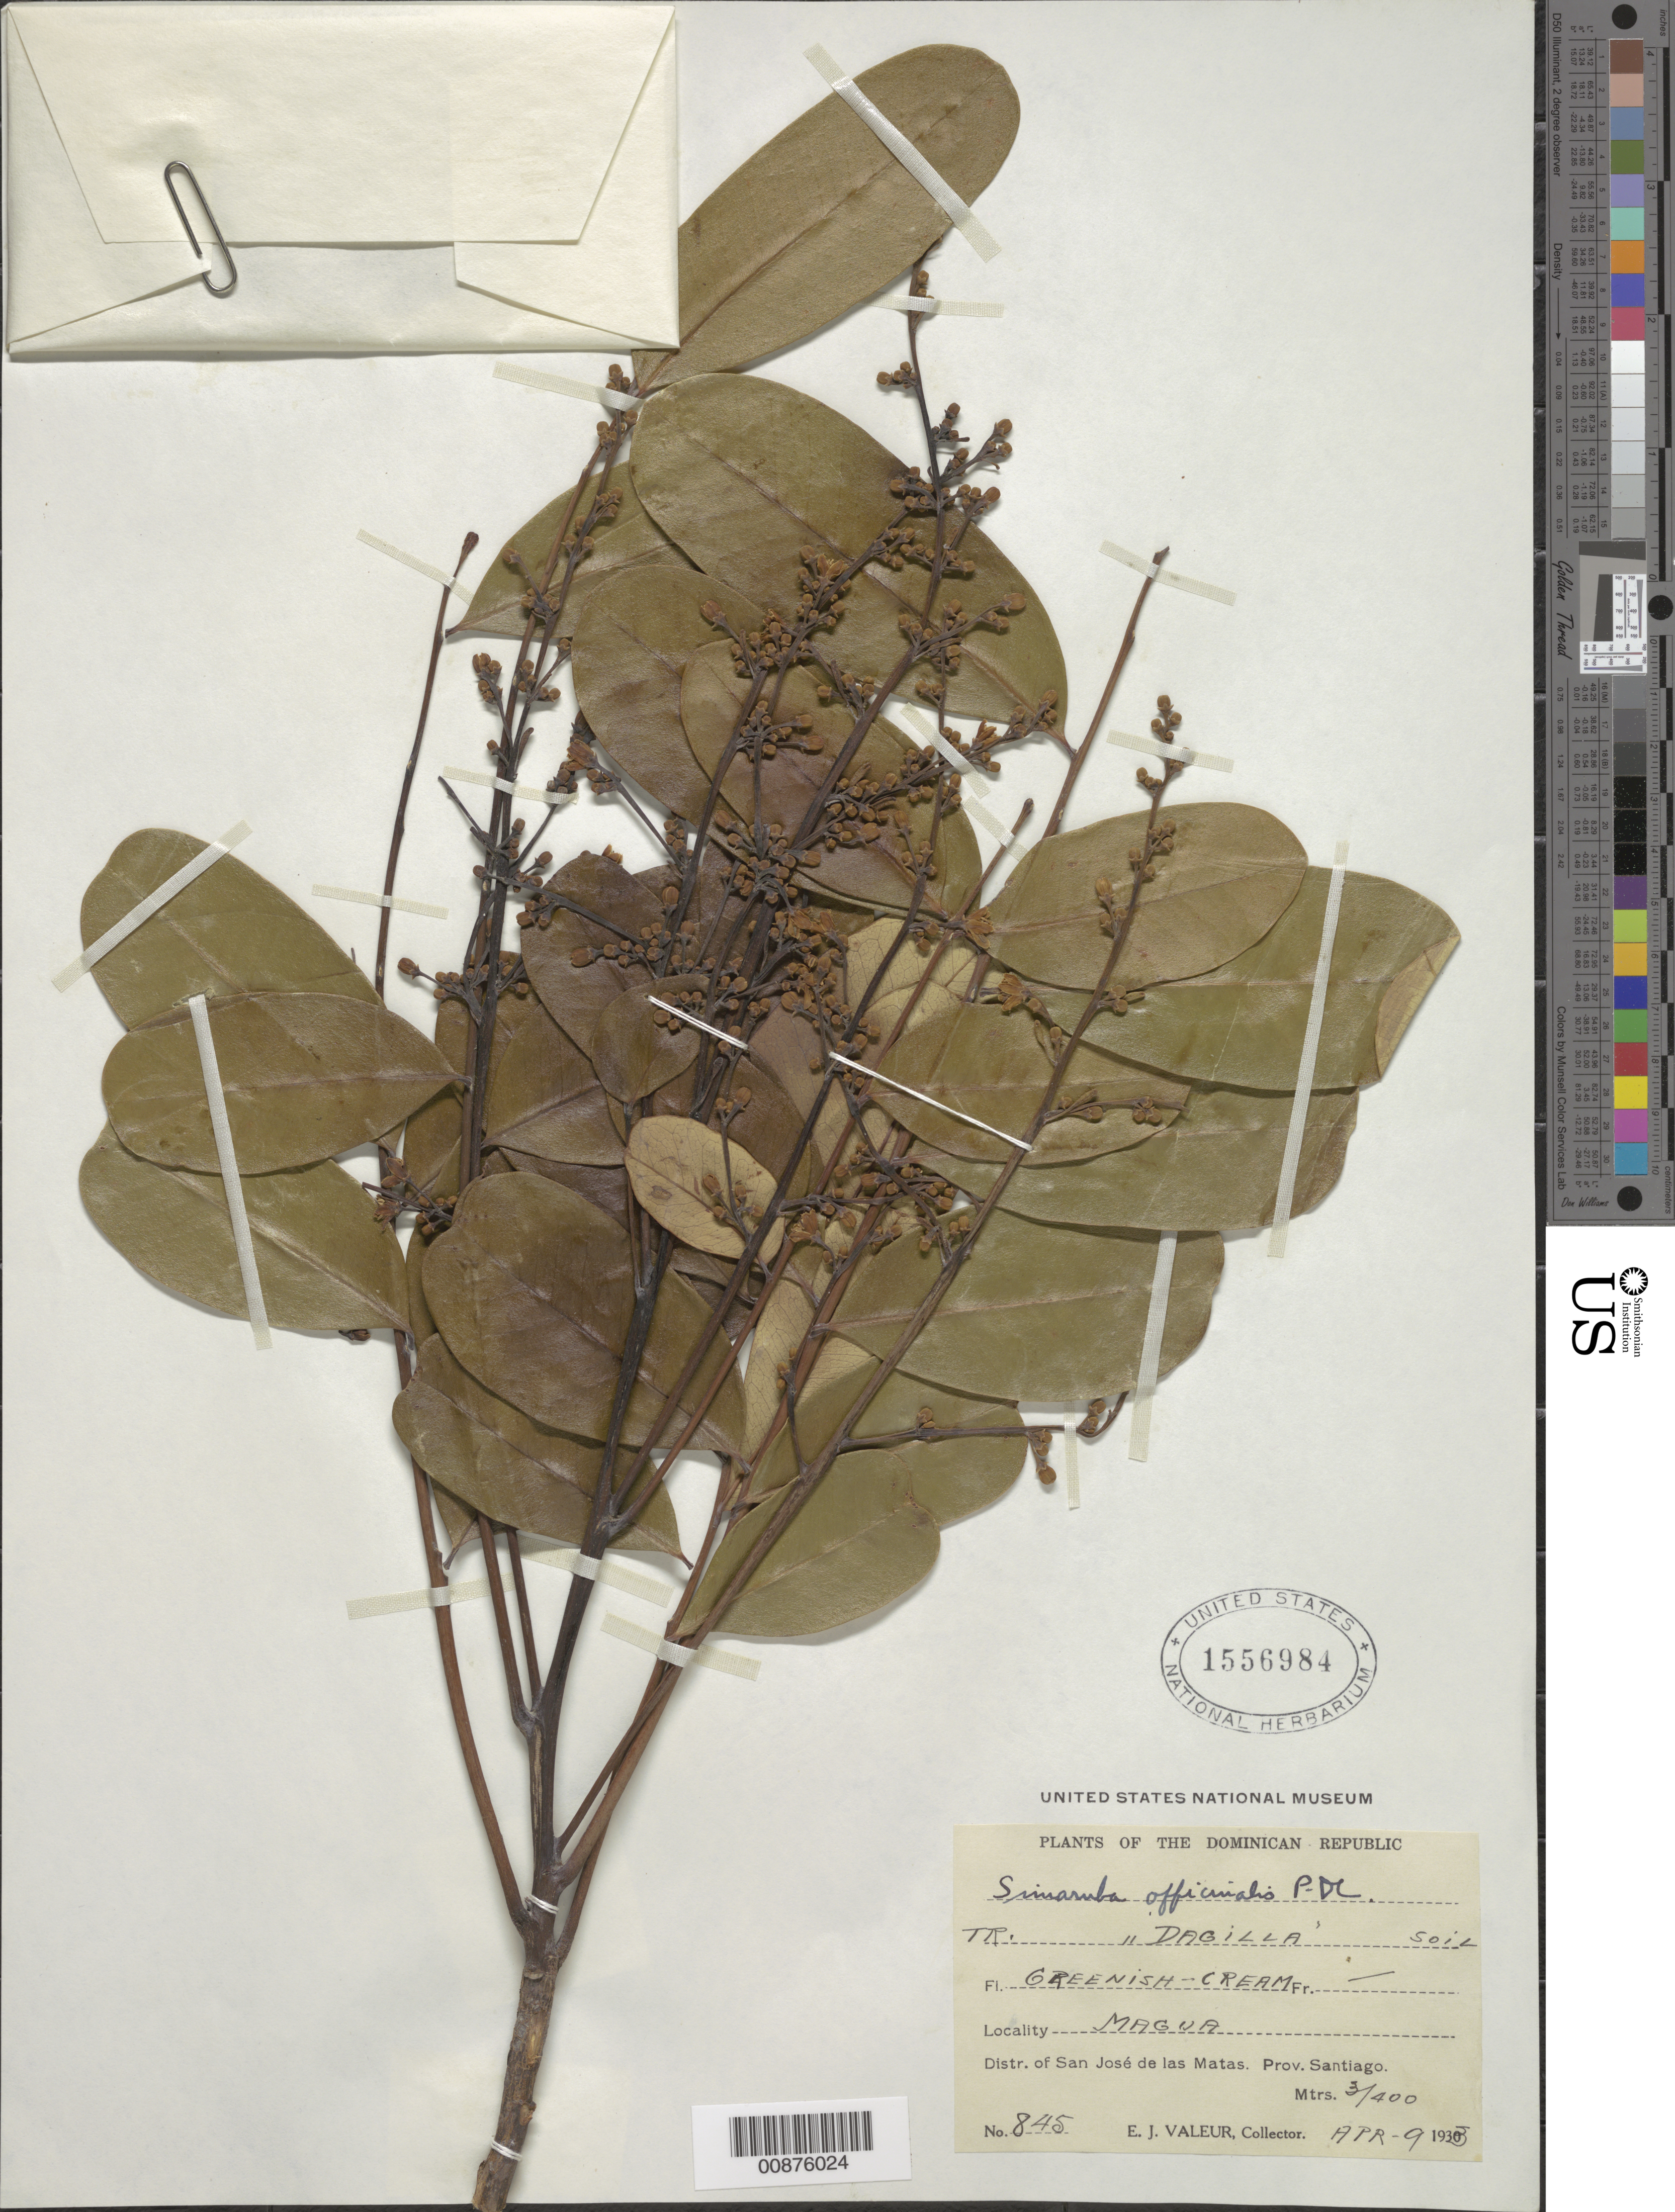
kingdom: Plantae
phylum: Tracheophyta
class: Magnoliopsida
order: Sapindales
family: Simaroubaceae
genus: Simarouba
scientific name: Simarouba glauca var. latifolia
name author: Cronq.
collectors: E. Valeur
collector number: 845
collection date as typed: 09 Apr 1933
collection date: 1933-04-09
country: Dominican Republic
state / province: Santiago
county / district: San José de las Matas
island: Hispaniola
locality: Magua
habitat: Soil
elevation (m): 300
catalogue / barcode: US 1556984